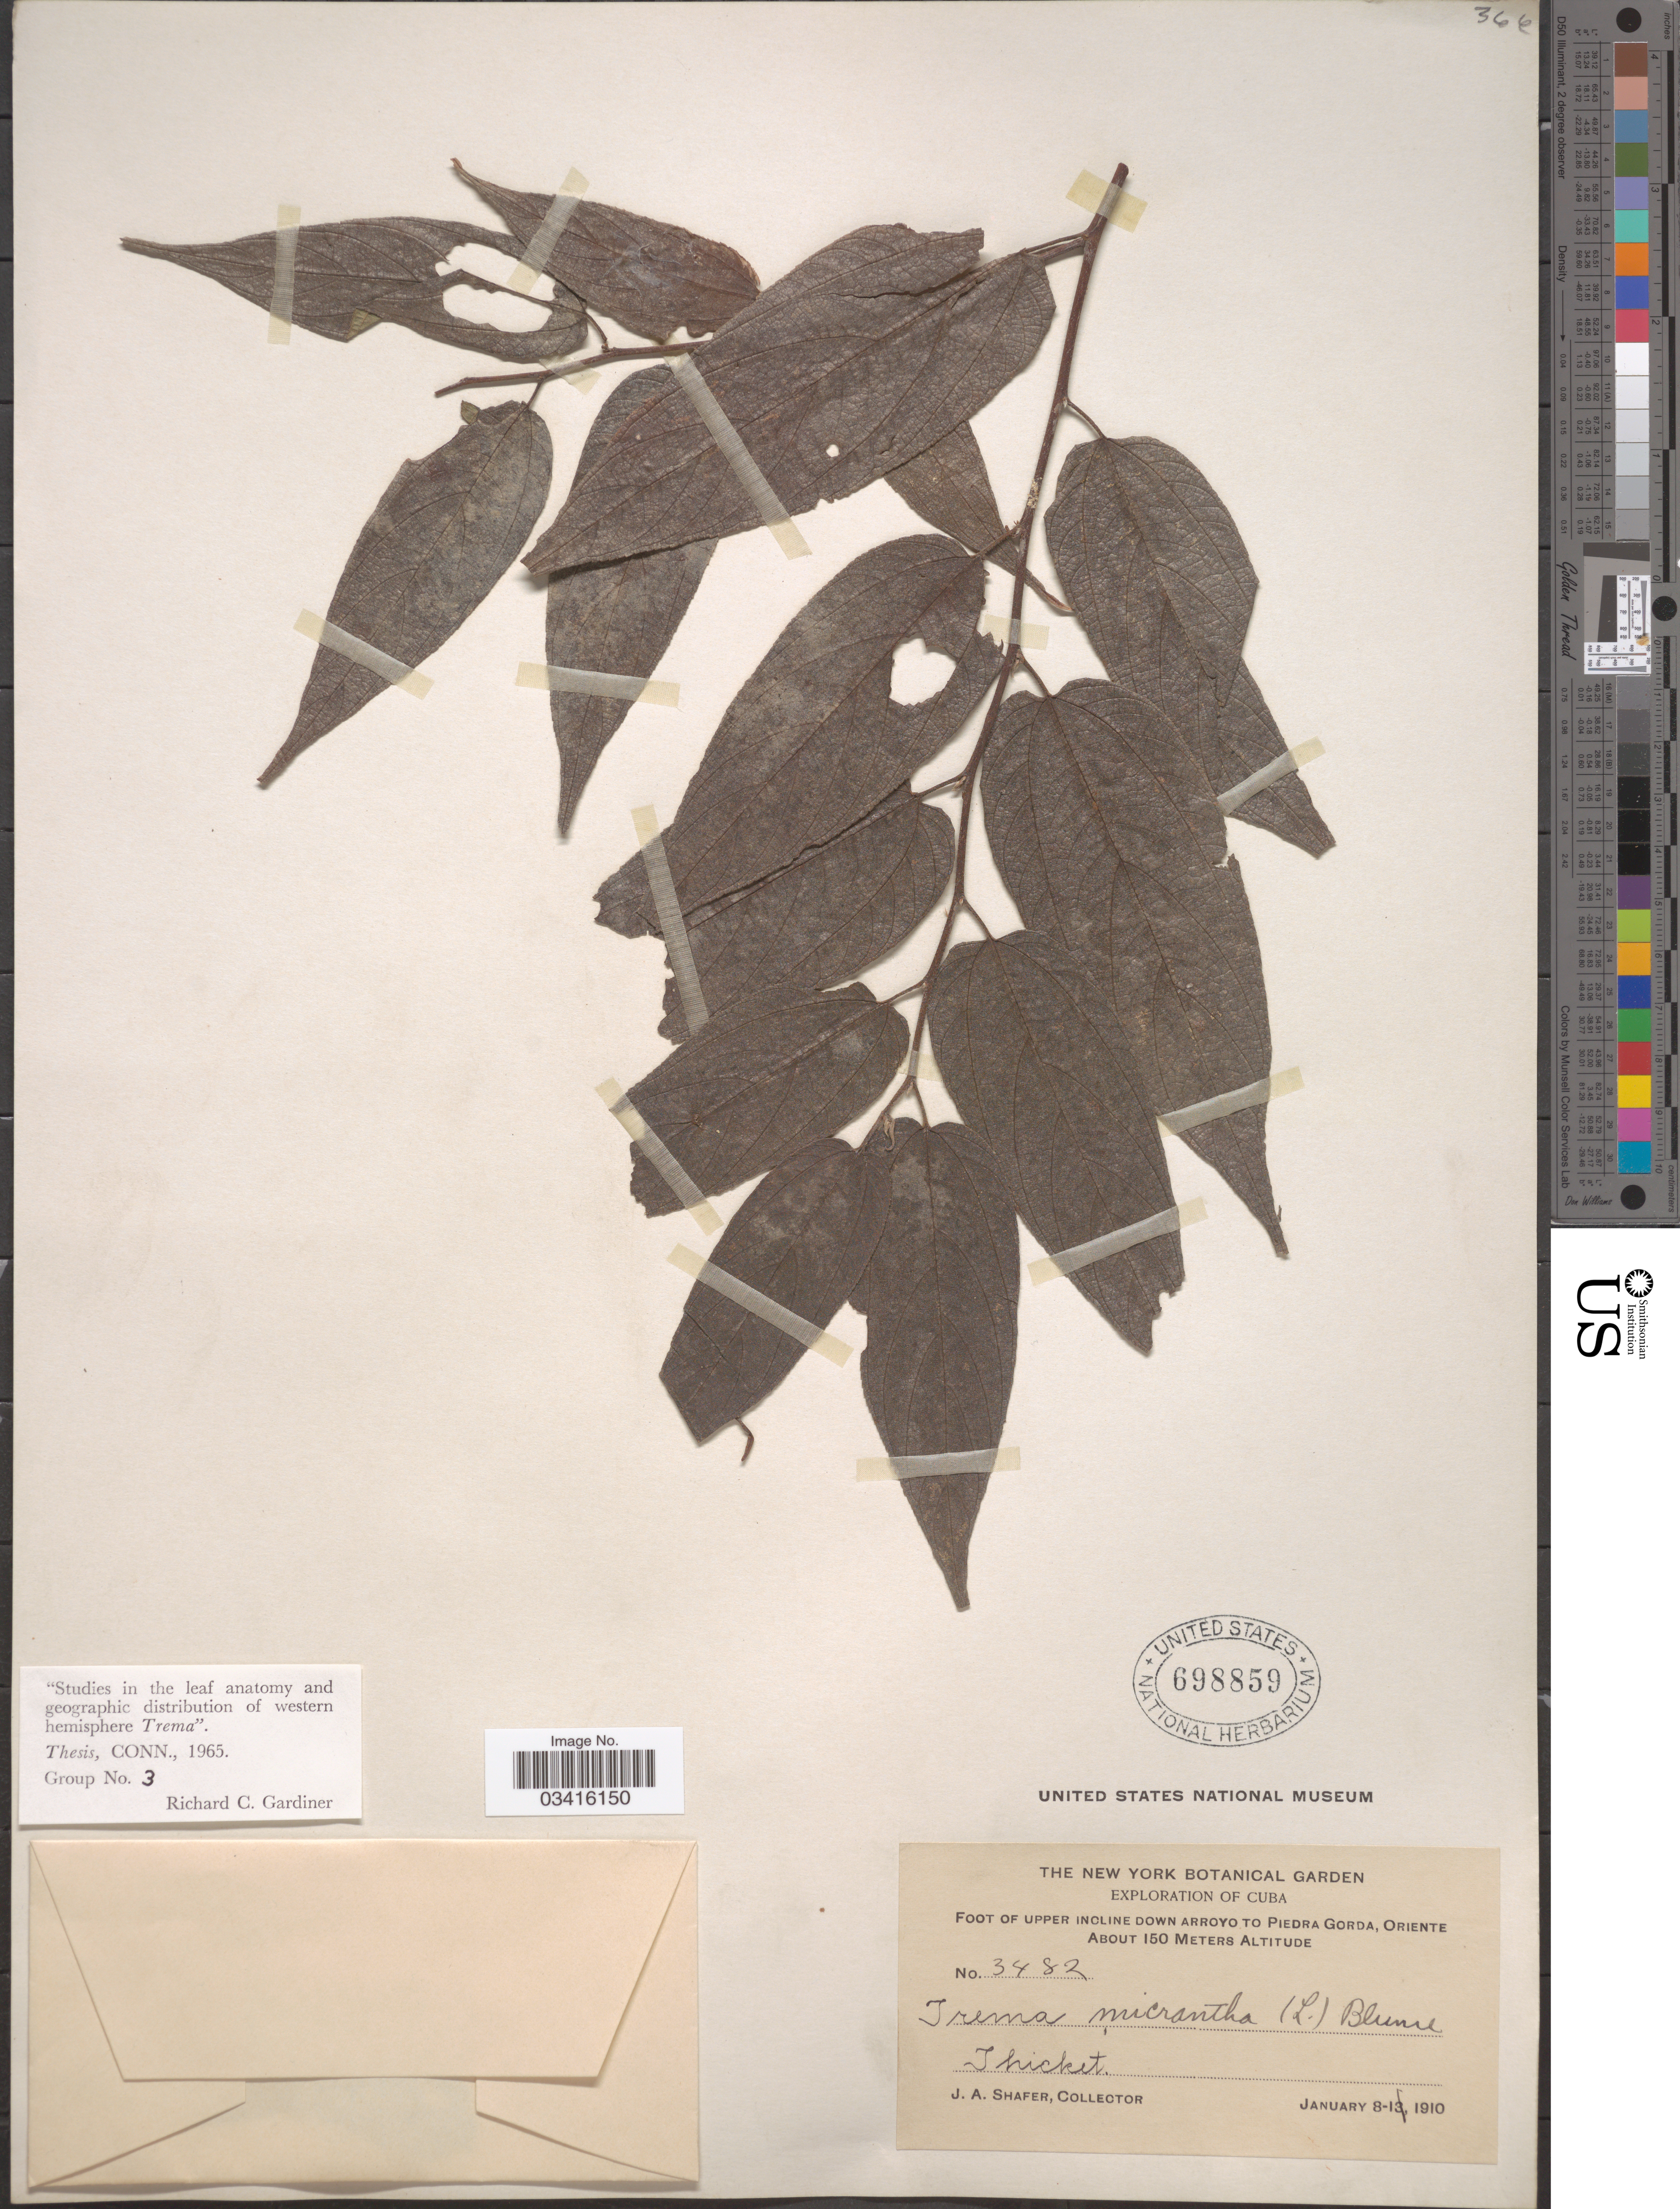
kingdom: Plantae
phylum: Tracheophyta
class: Magnoliopsida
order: Rosales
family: Cannabaceae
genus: Trema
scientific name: Trema micranthum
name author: (L.) Blume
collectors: J. A. Shafer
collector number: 3482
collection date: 1910-01-08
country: Cuba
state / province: Oriente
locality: Foot of upper incline down arroyo to Piedra Gorda.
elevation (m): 150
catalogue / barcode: US 698859